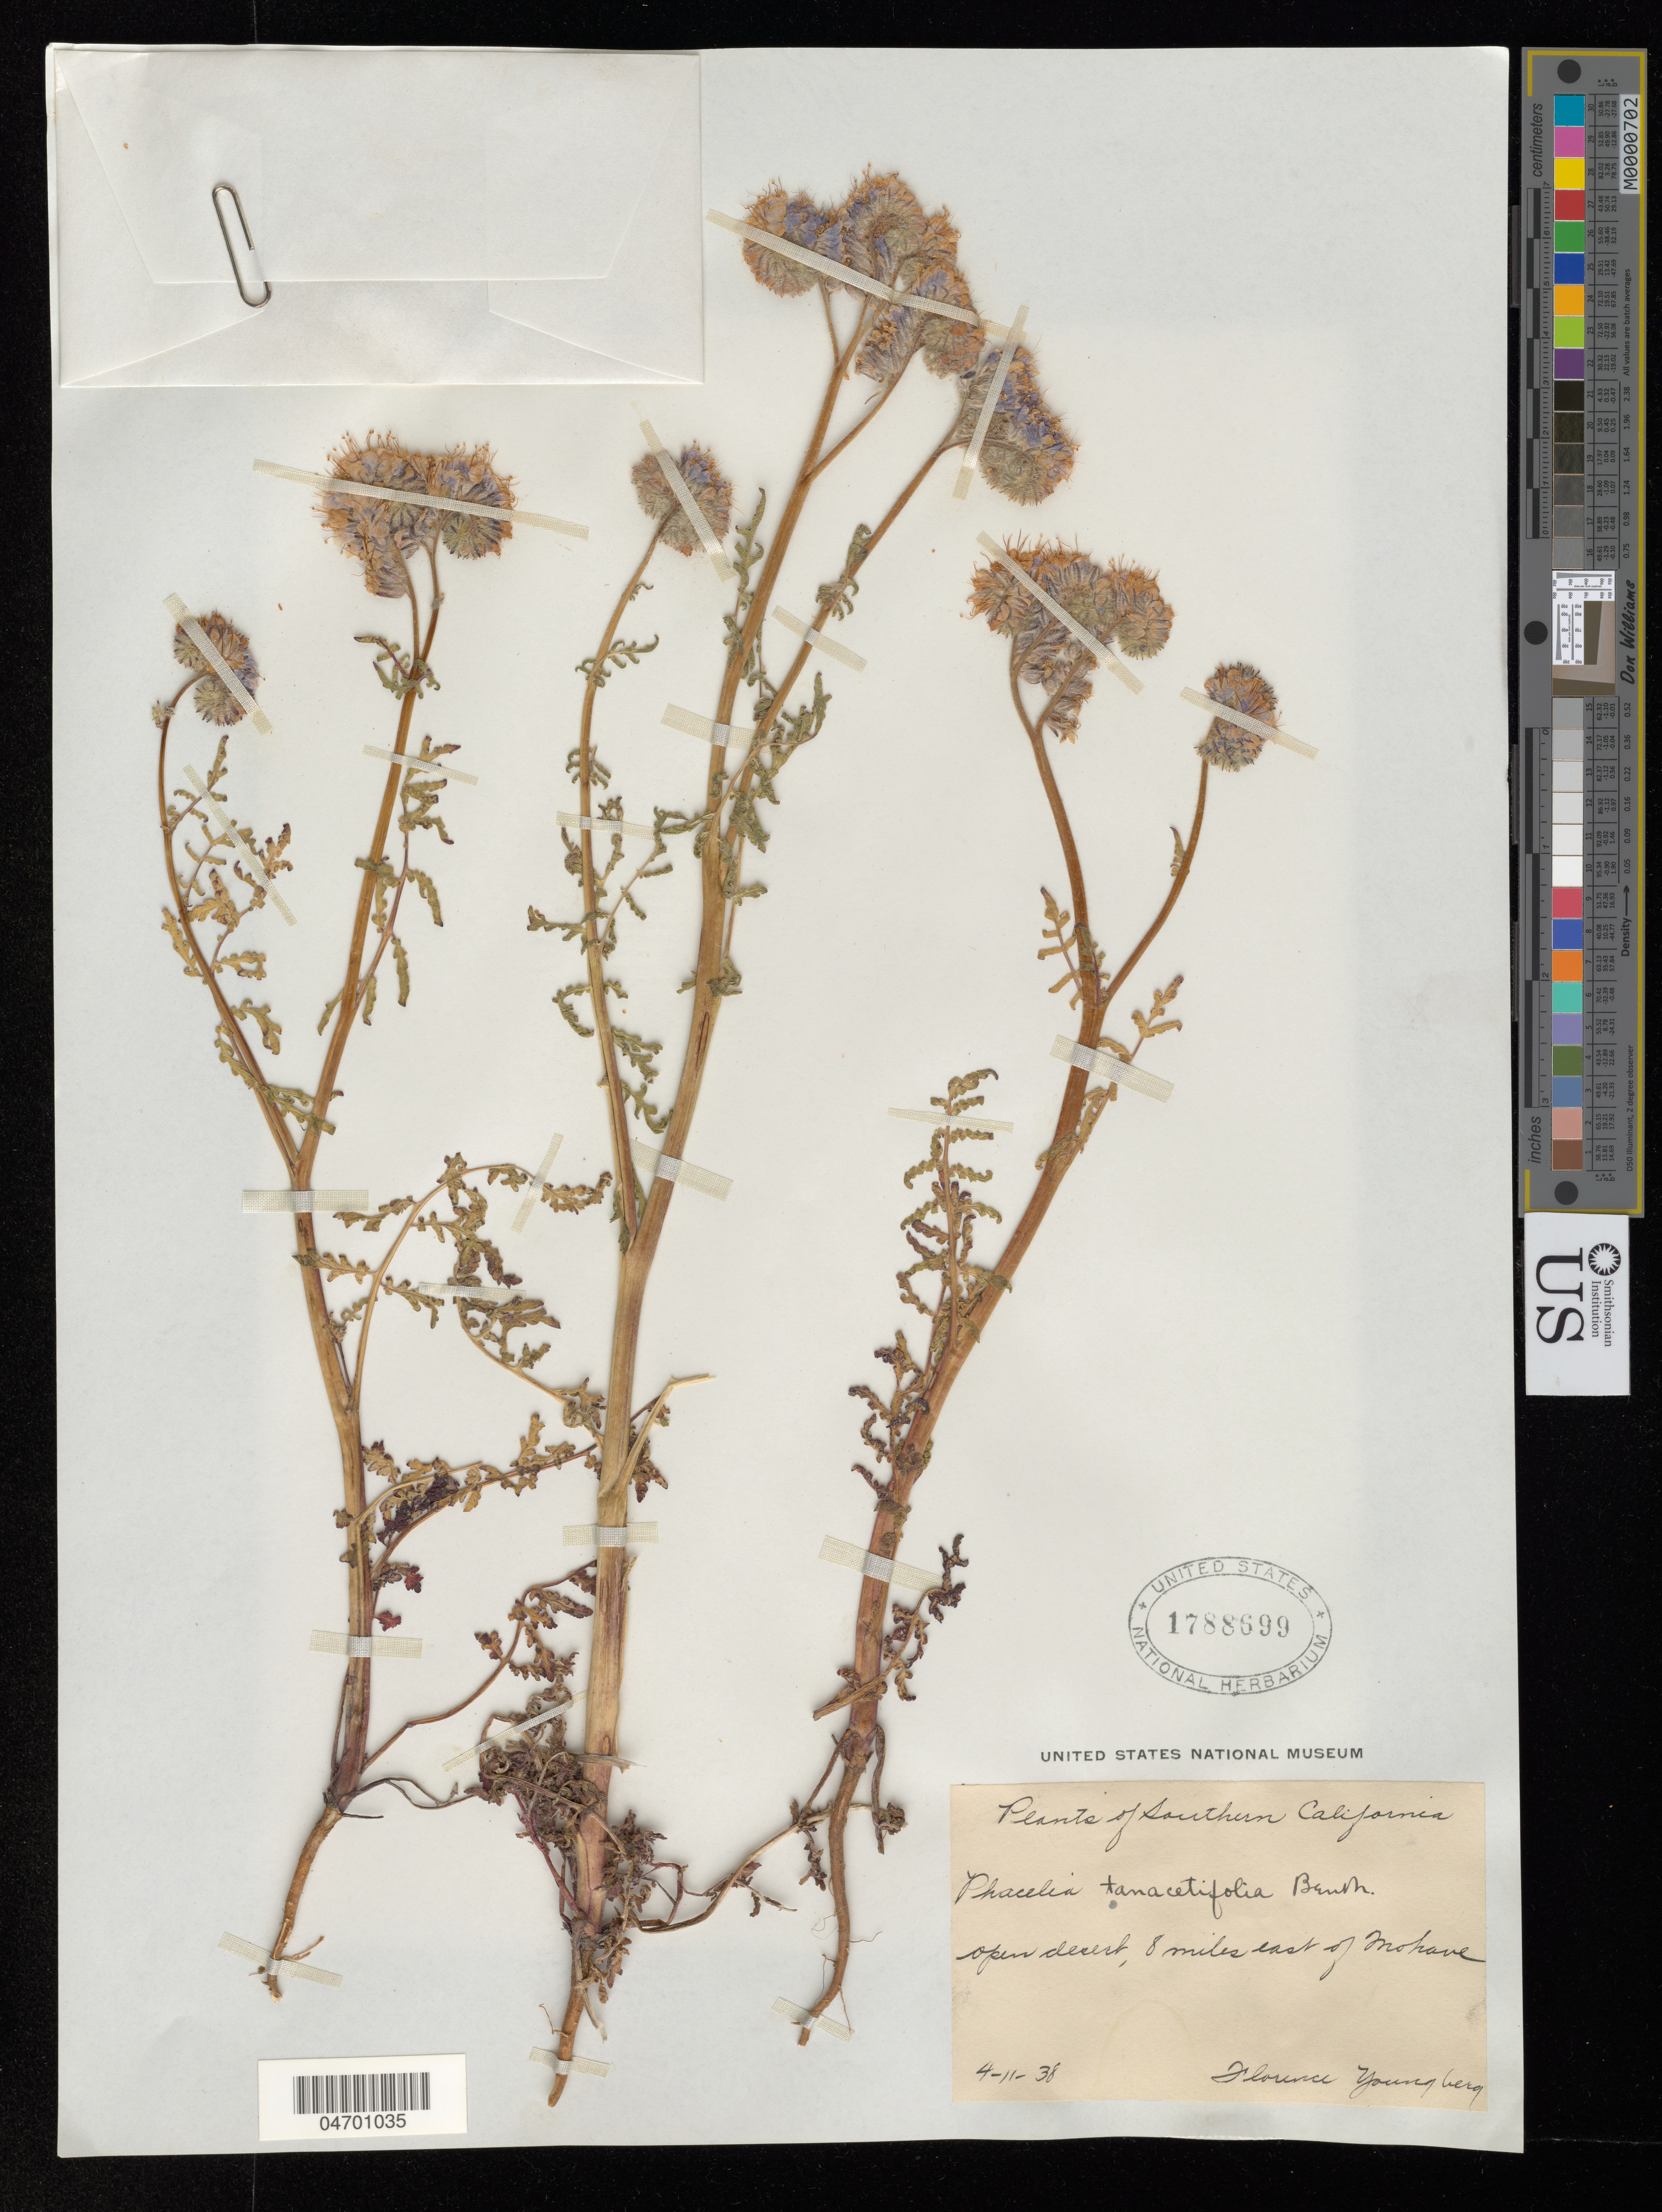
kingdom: Plantae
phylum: Tracheophyta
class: Magnoliopsida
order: Boraginales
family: Hydrophyllaceae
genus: Phacelia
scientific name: Phacelia tanacetifolia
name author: Benth.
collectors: F. Youngberg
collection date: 1938-04-11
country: United States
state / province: California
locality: Southern California. Open desert, 8 miles east of Mohave.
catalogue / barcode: US 1788699